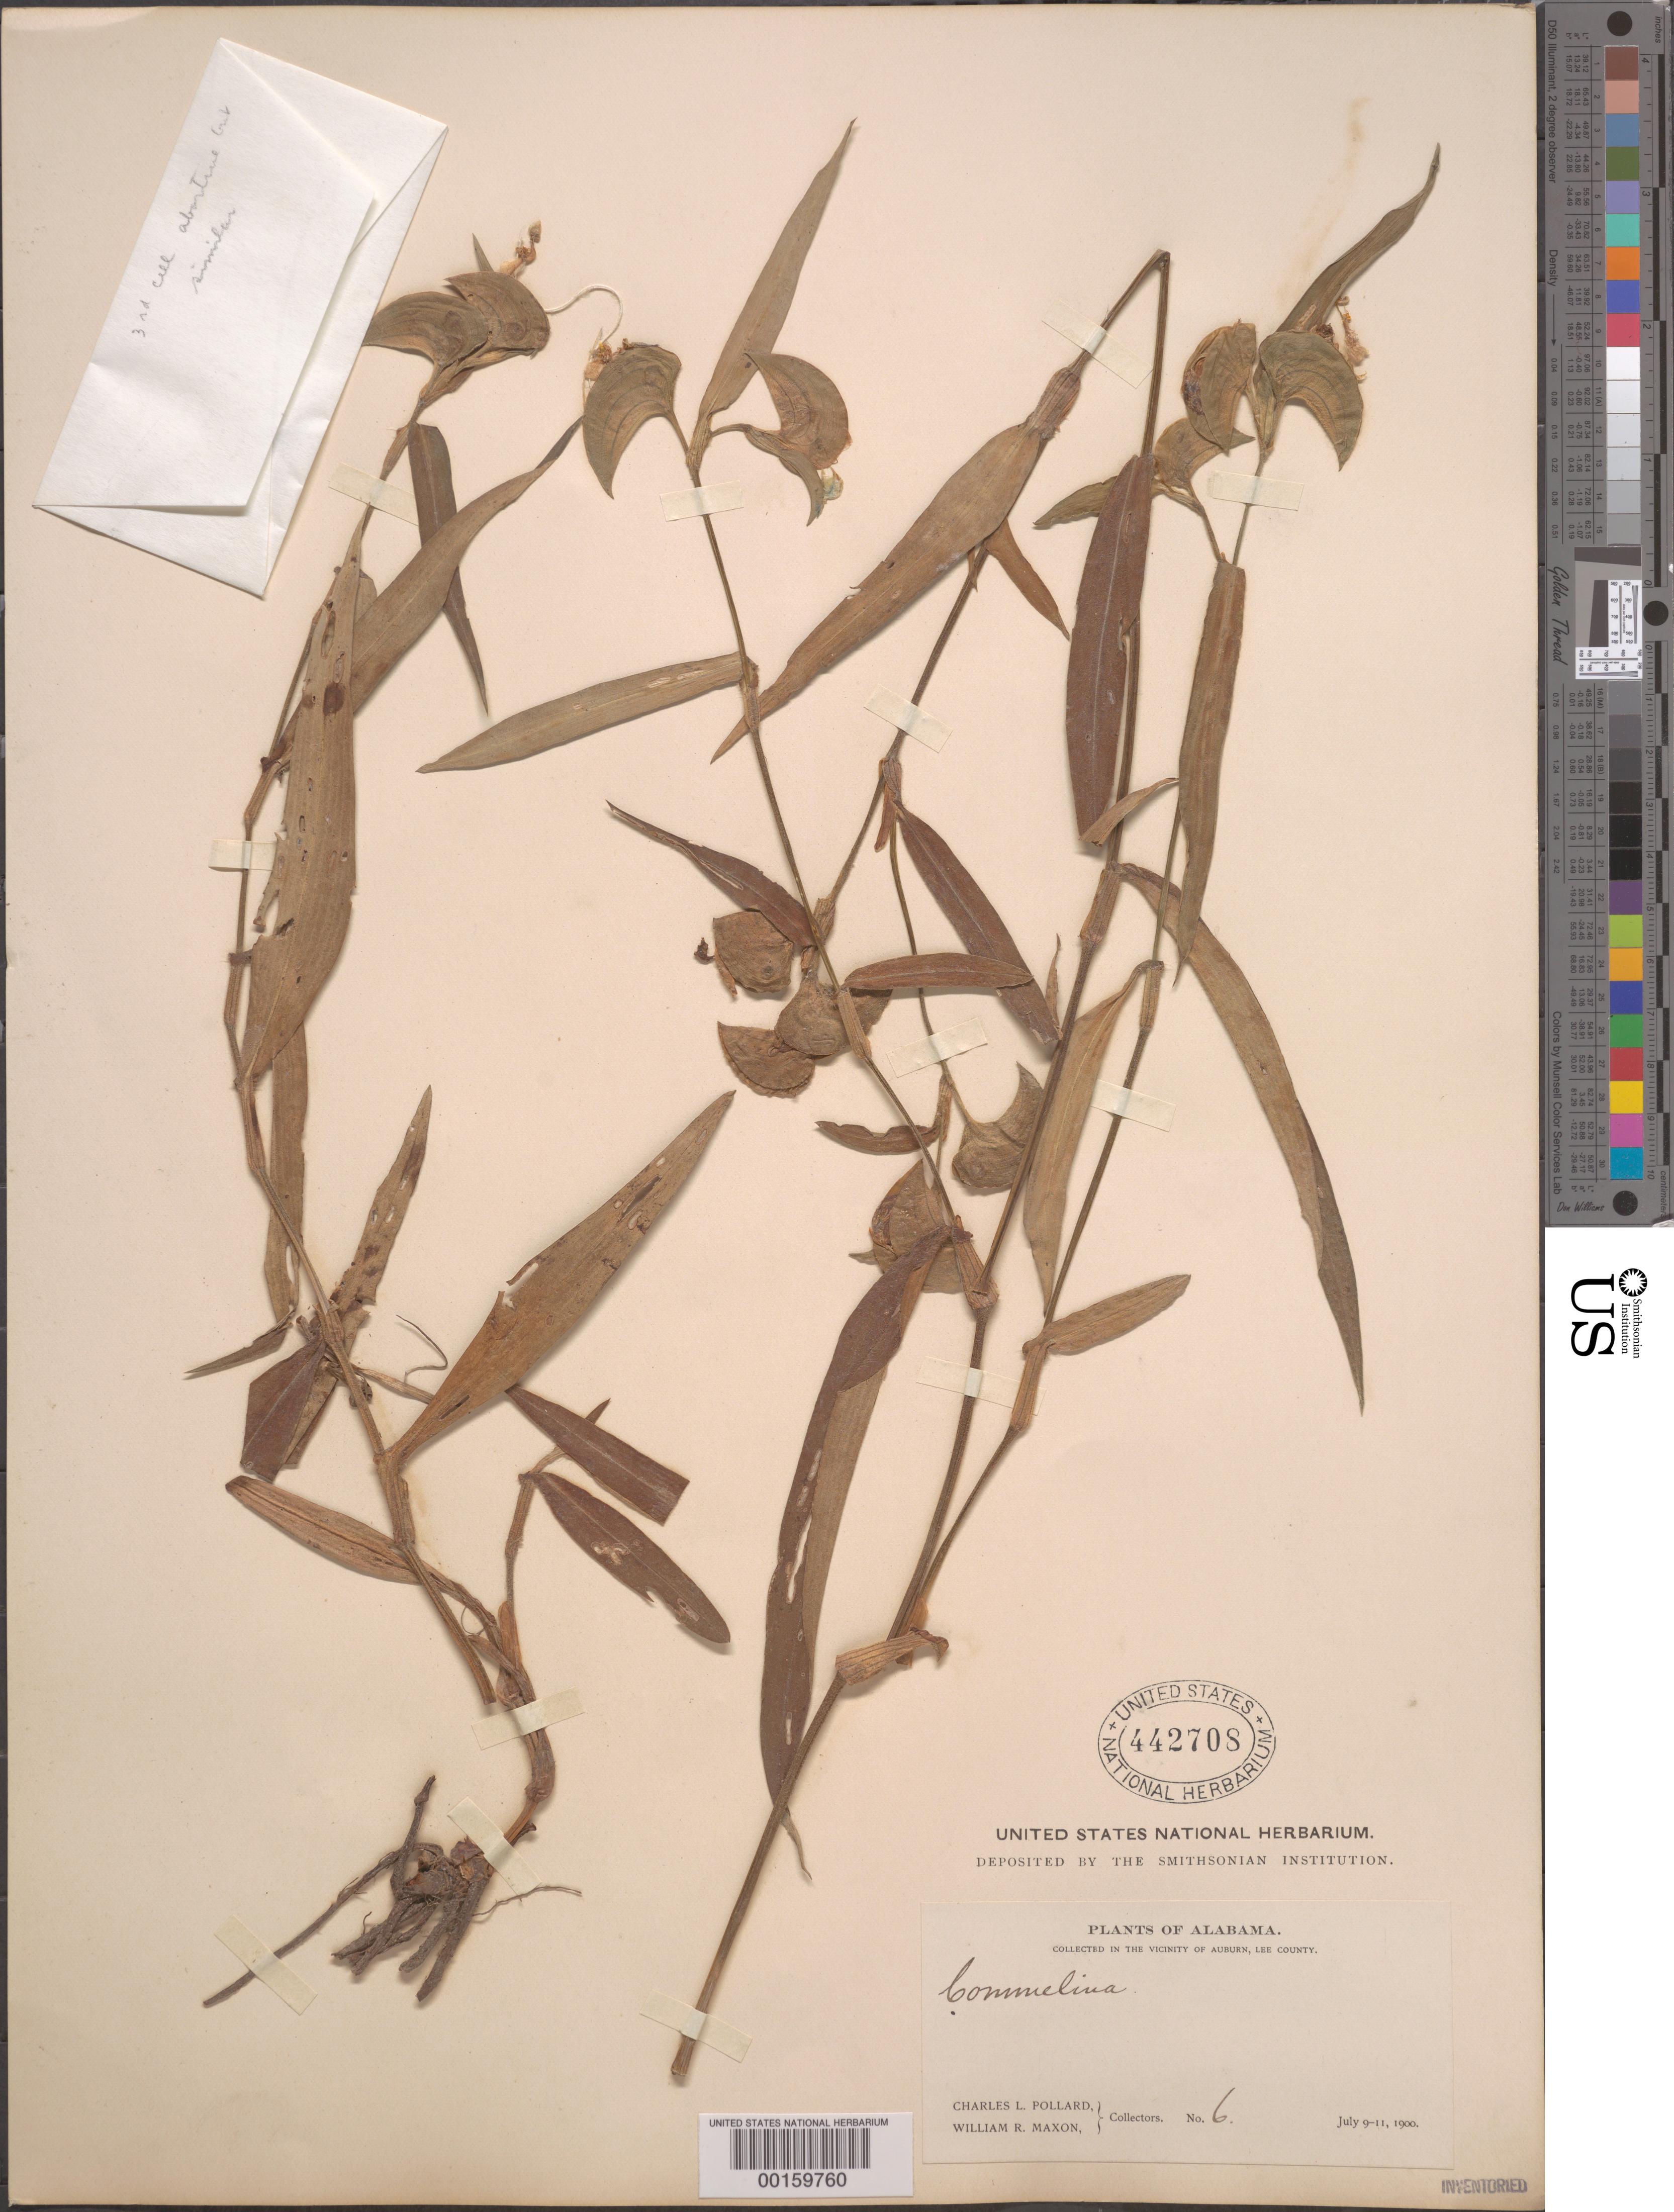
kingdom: Plantae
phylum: Tracheophyta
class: Liliopsida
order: Commelinales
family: Commelinaceae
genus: Commelina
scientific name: Commelina erecta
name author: L.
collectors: C. L. Pollard & W. R. Maxon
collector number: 6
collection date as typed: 09 Jul 1900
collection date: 1900-07-09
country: United States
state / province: Alabama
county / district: Lee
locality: Auburn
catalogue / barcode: US 442708